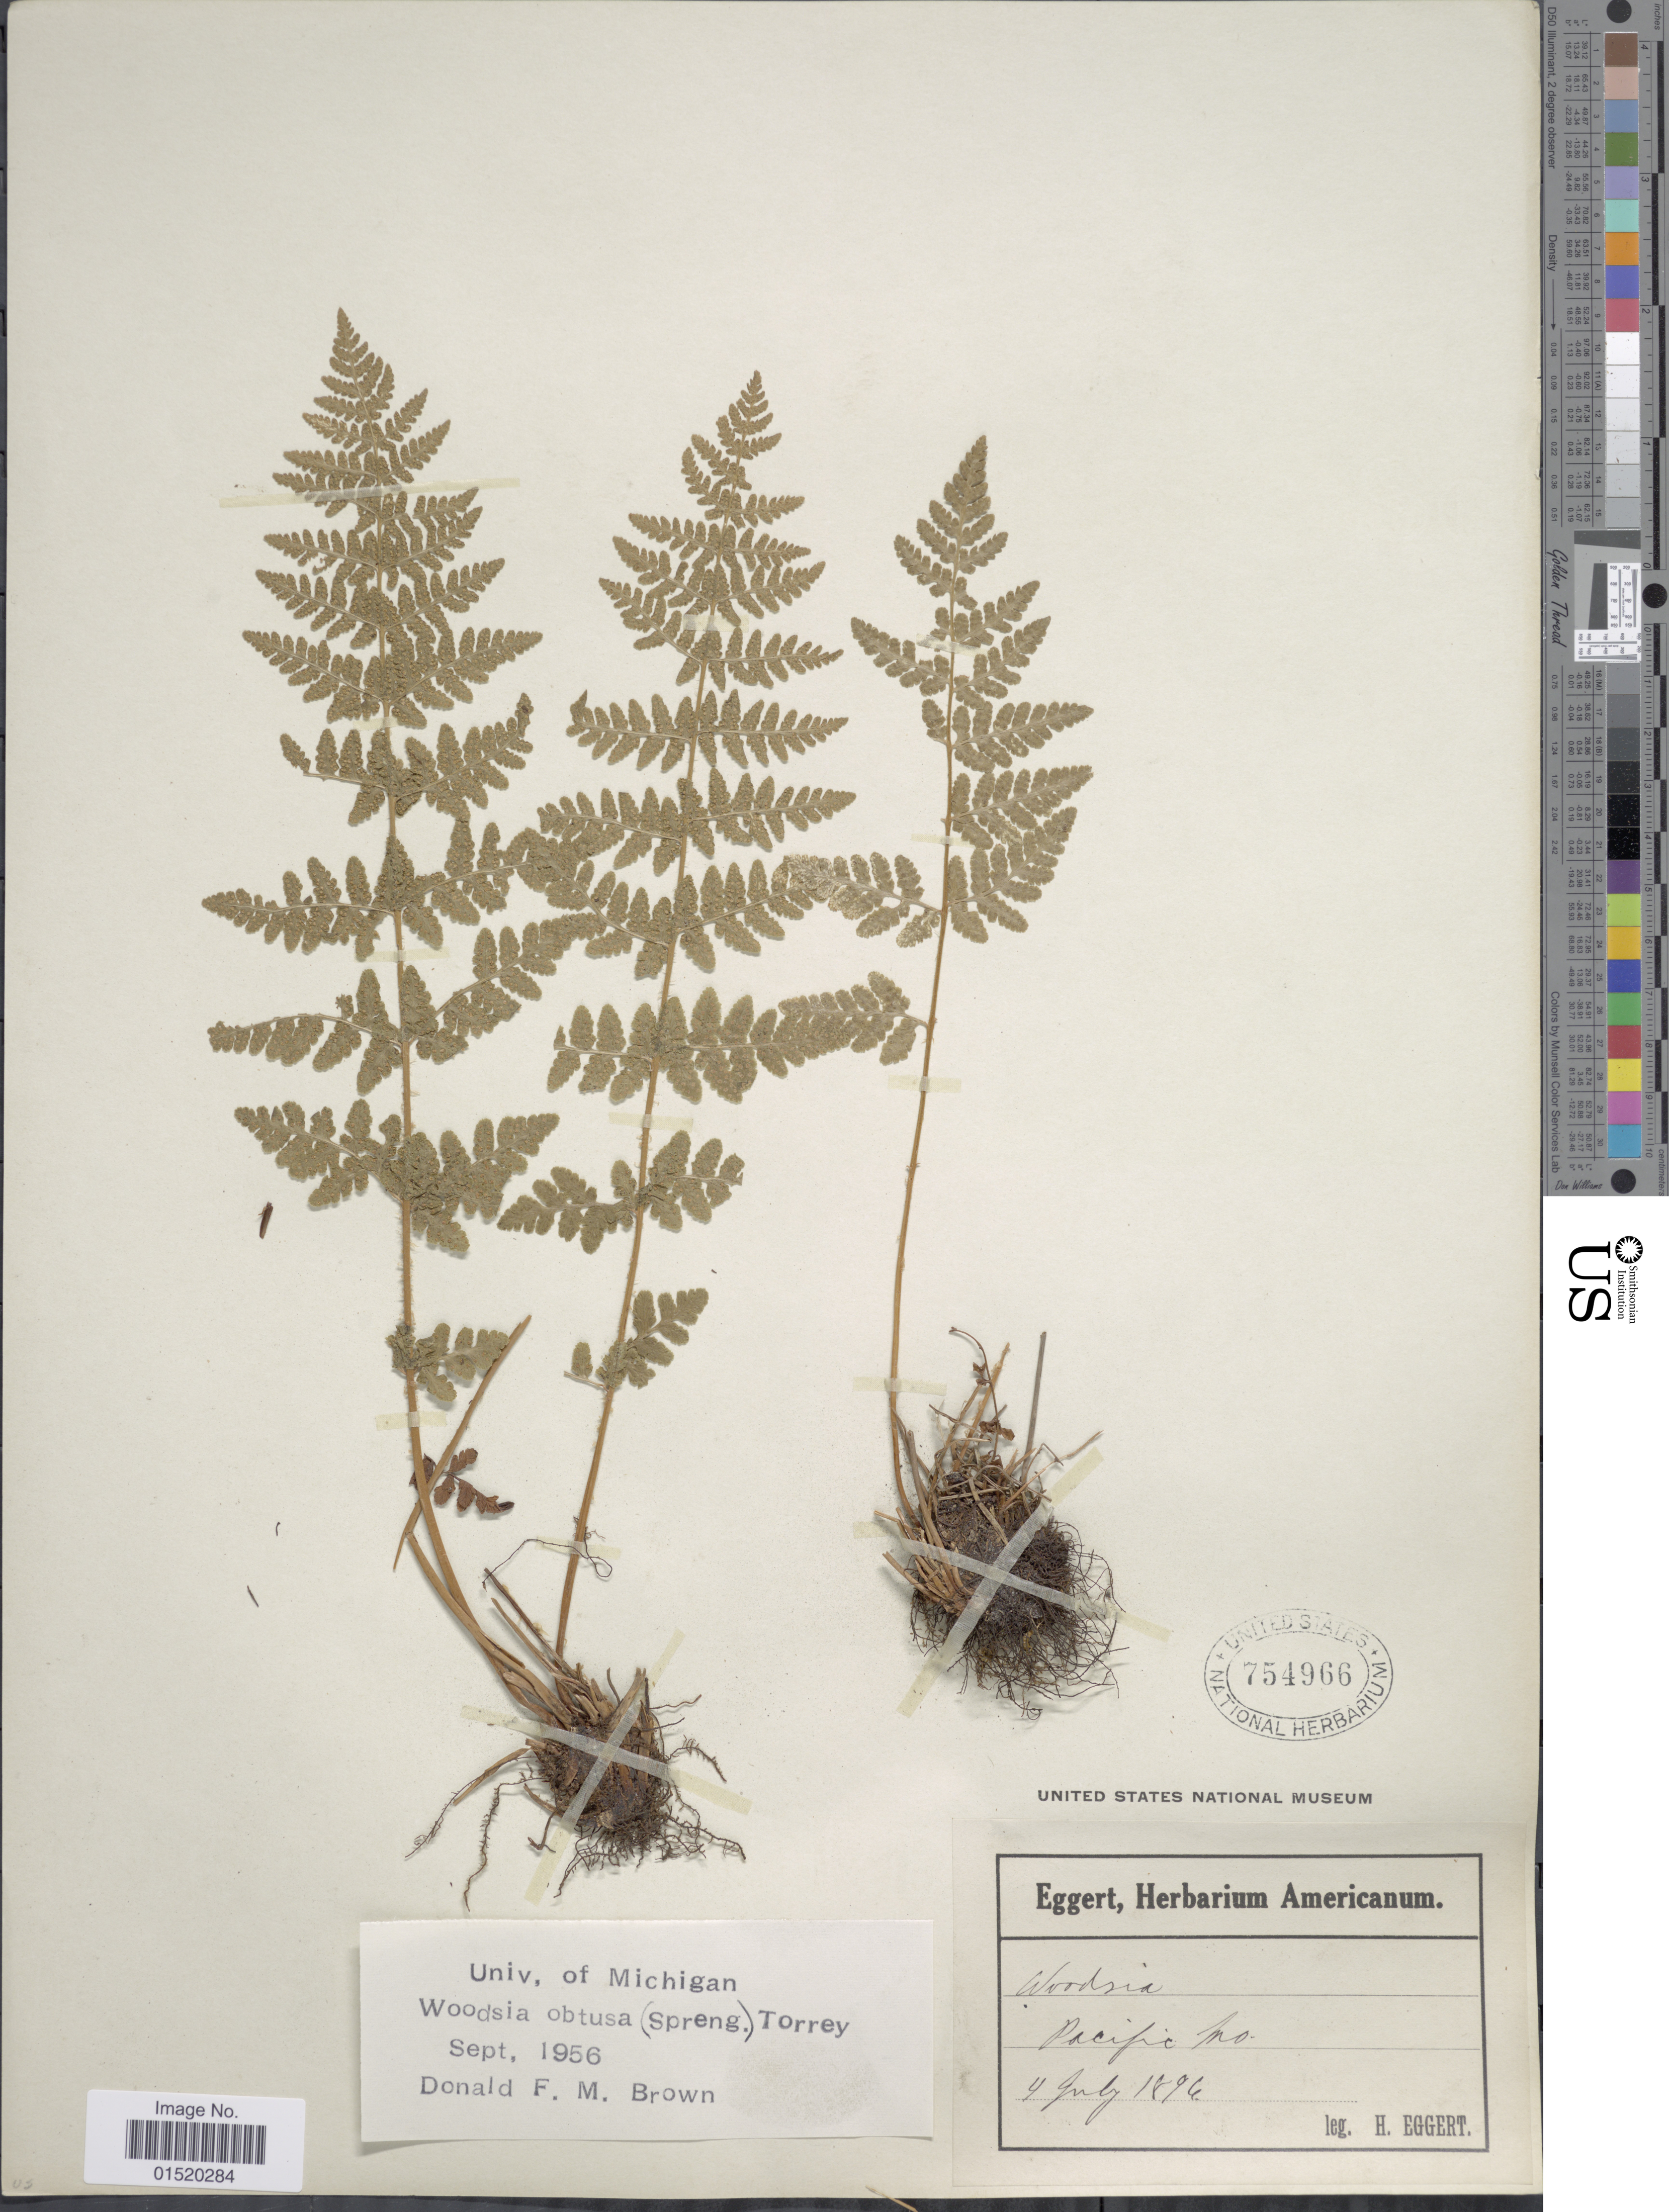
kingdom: Plantae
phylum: Tracheophyta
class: Polypodiopsida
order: Polypodiales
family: Woodsiaceae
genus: Woodsia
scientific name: Woodsia obtusa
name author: (Spreng.) Torr.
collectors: H. Eggert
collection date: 1894-07-04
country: United States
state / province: Missouri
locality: Pacific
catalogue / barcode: US 754966